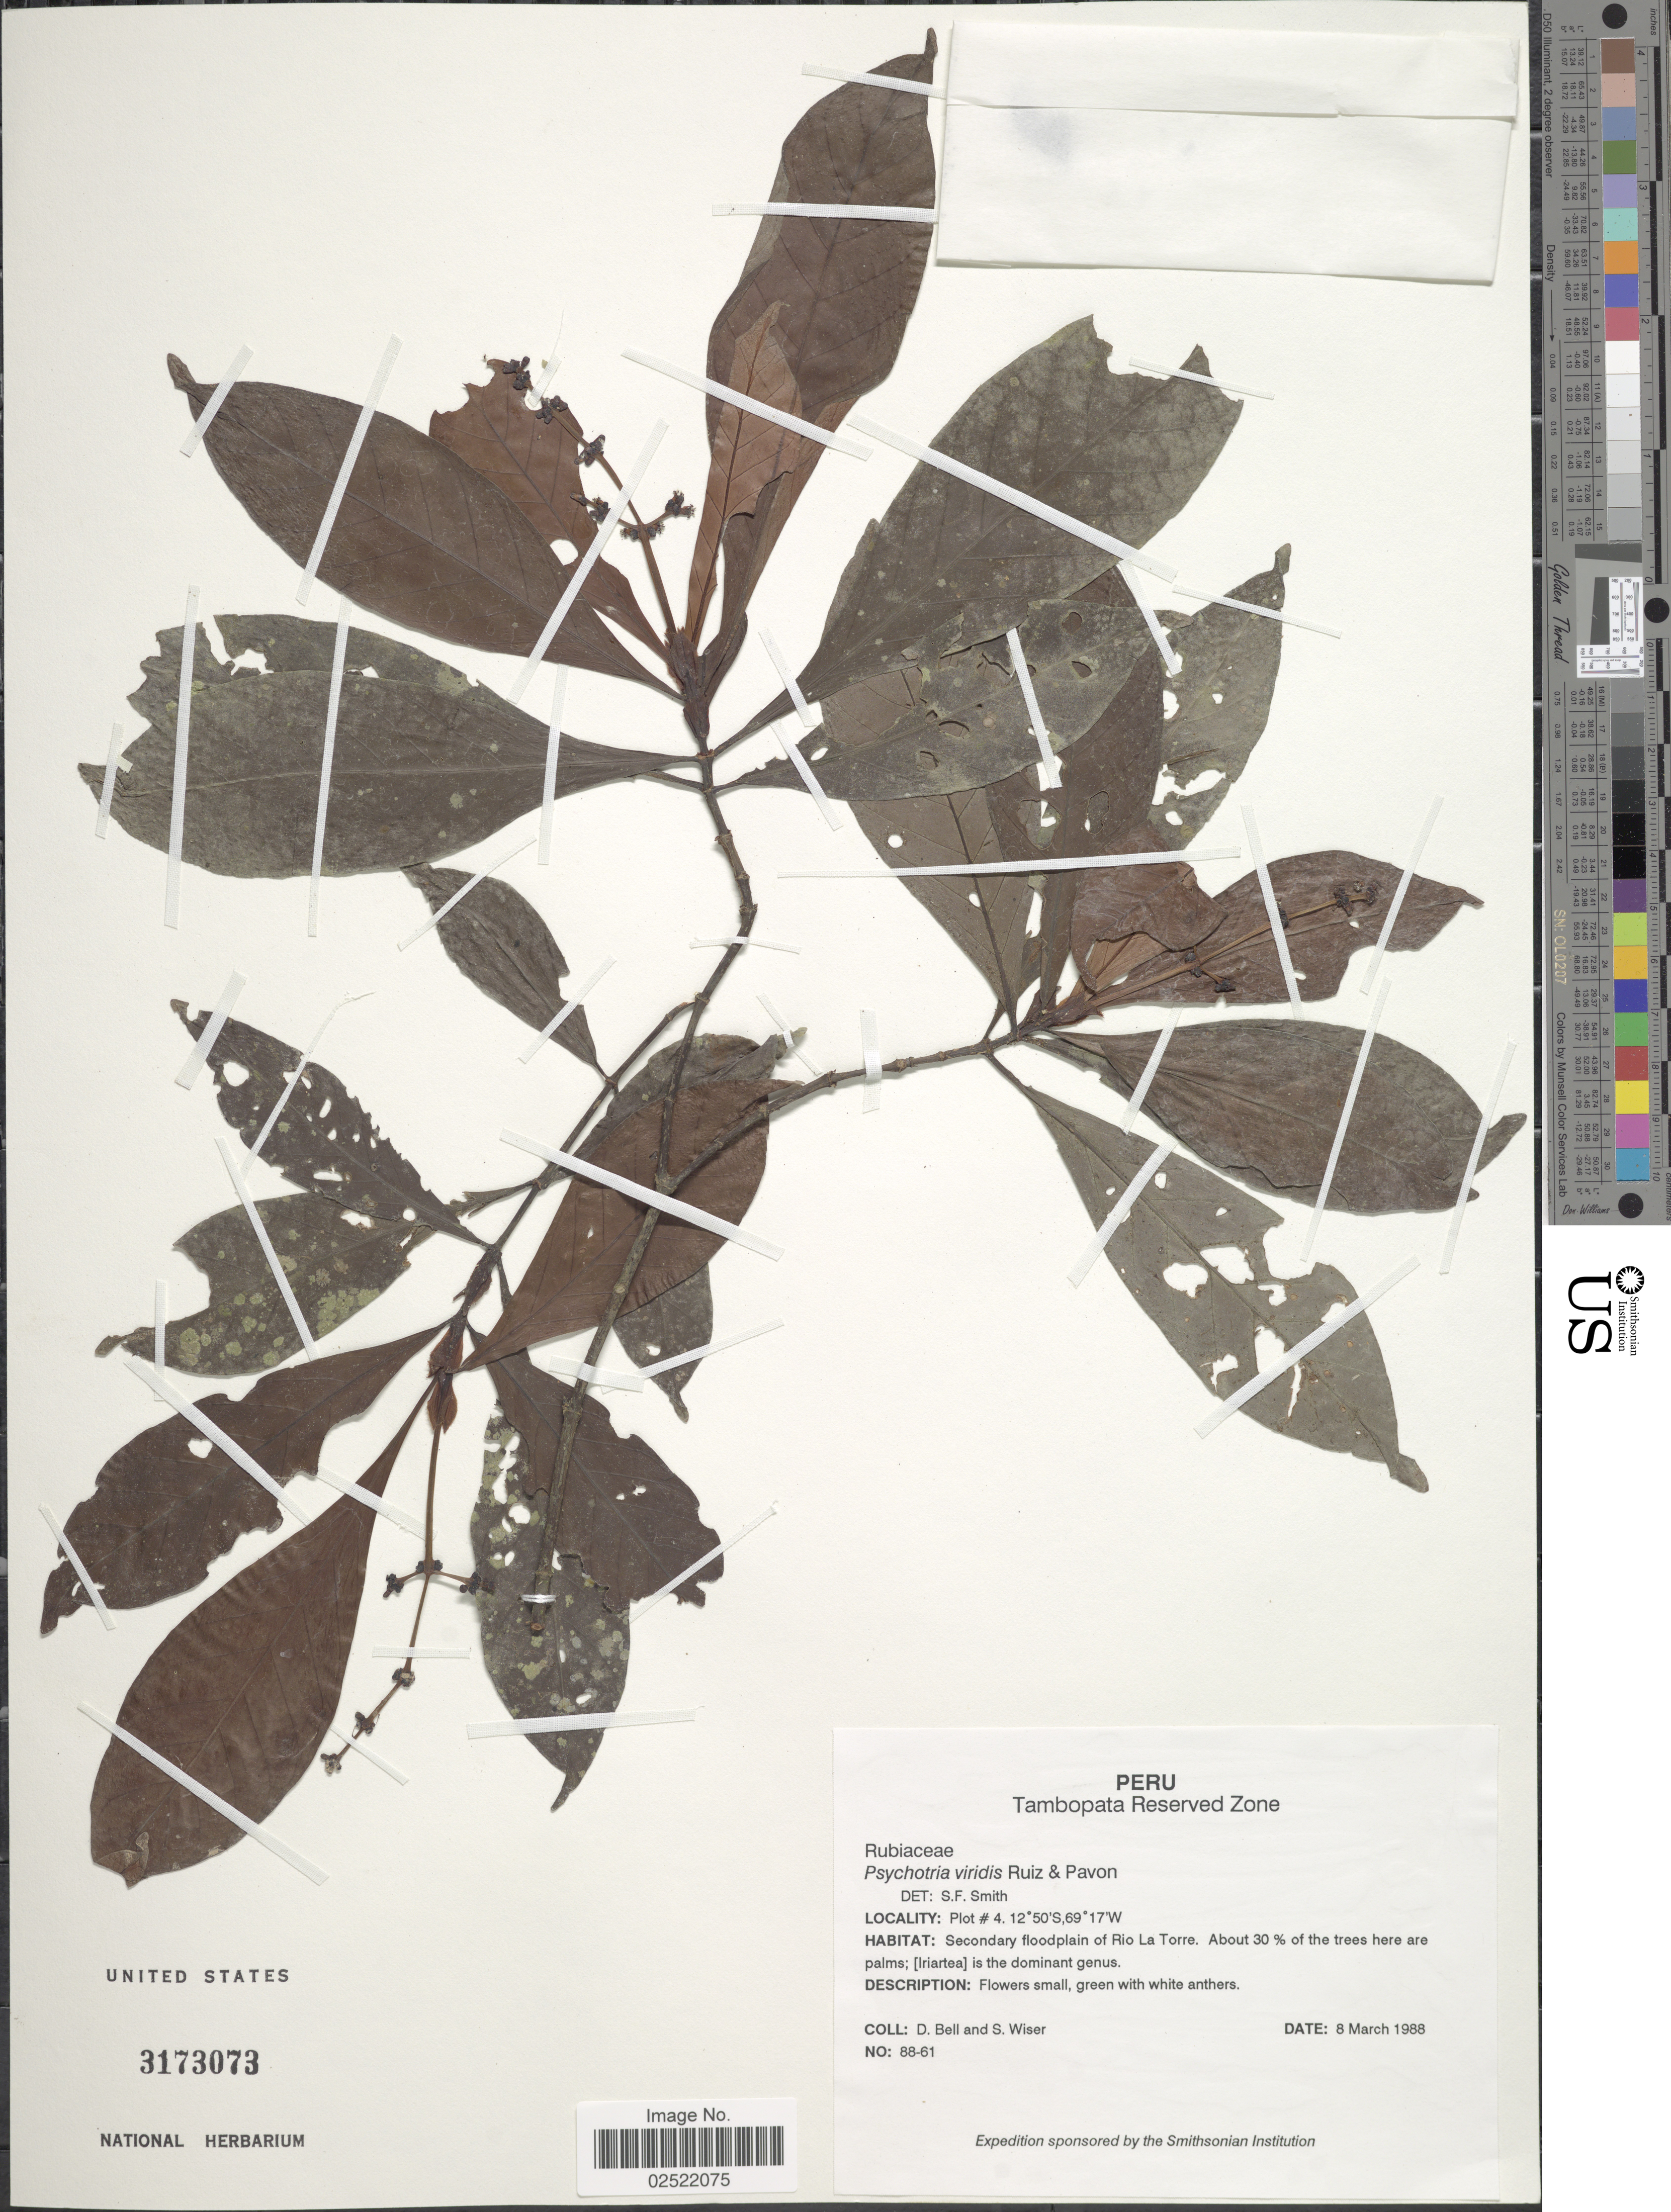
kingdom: Plantae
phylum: Tracheophyta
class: Magnoliopsida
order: Gentianales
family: Rubiaceae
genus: Psychotria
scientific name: Psychotria viridis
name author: Ruiz & Pav.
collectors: S. Bell & S. Wiser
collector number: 88-61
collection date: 1988-03-08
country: Peru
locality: Tambopata Reserved Zone. Plot #4. Secondary floodplain of Rio La Torre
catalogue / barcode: US 3173073